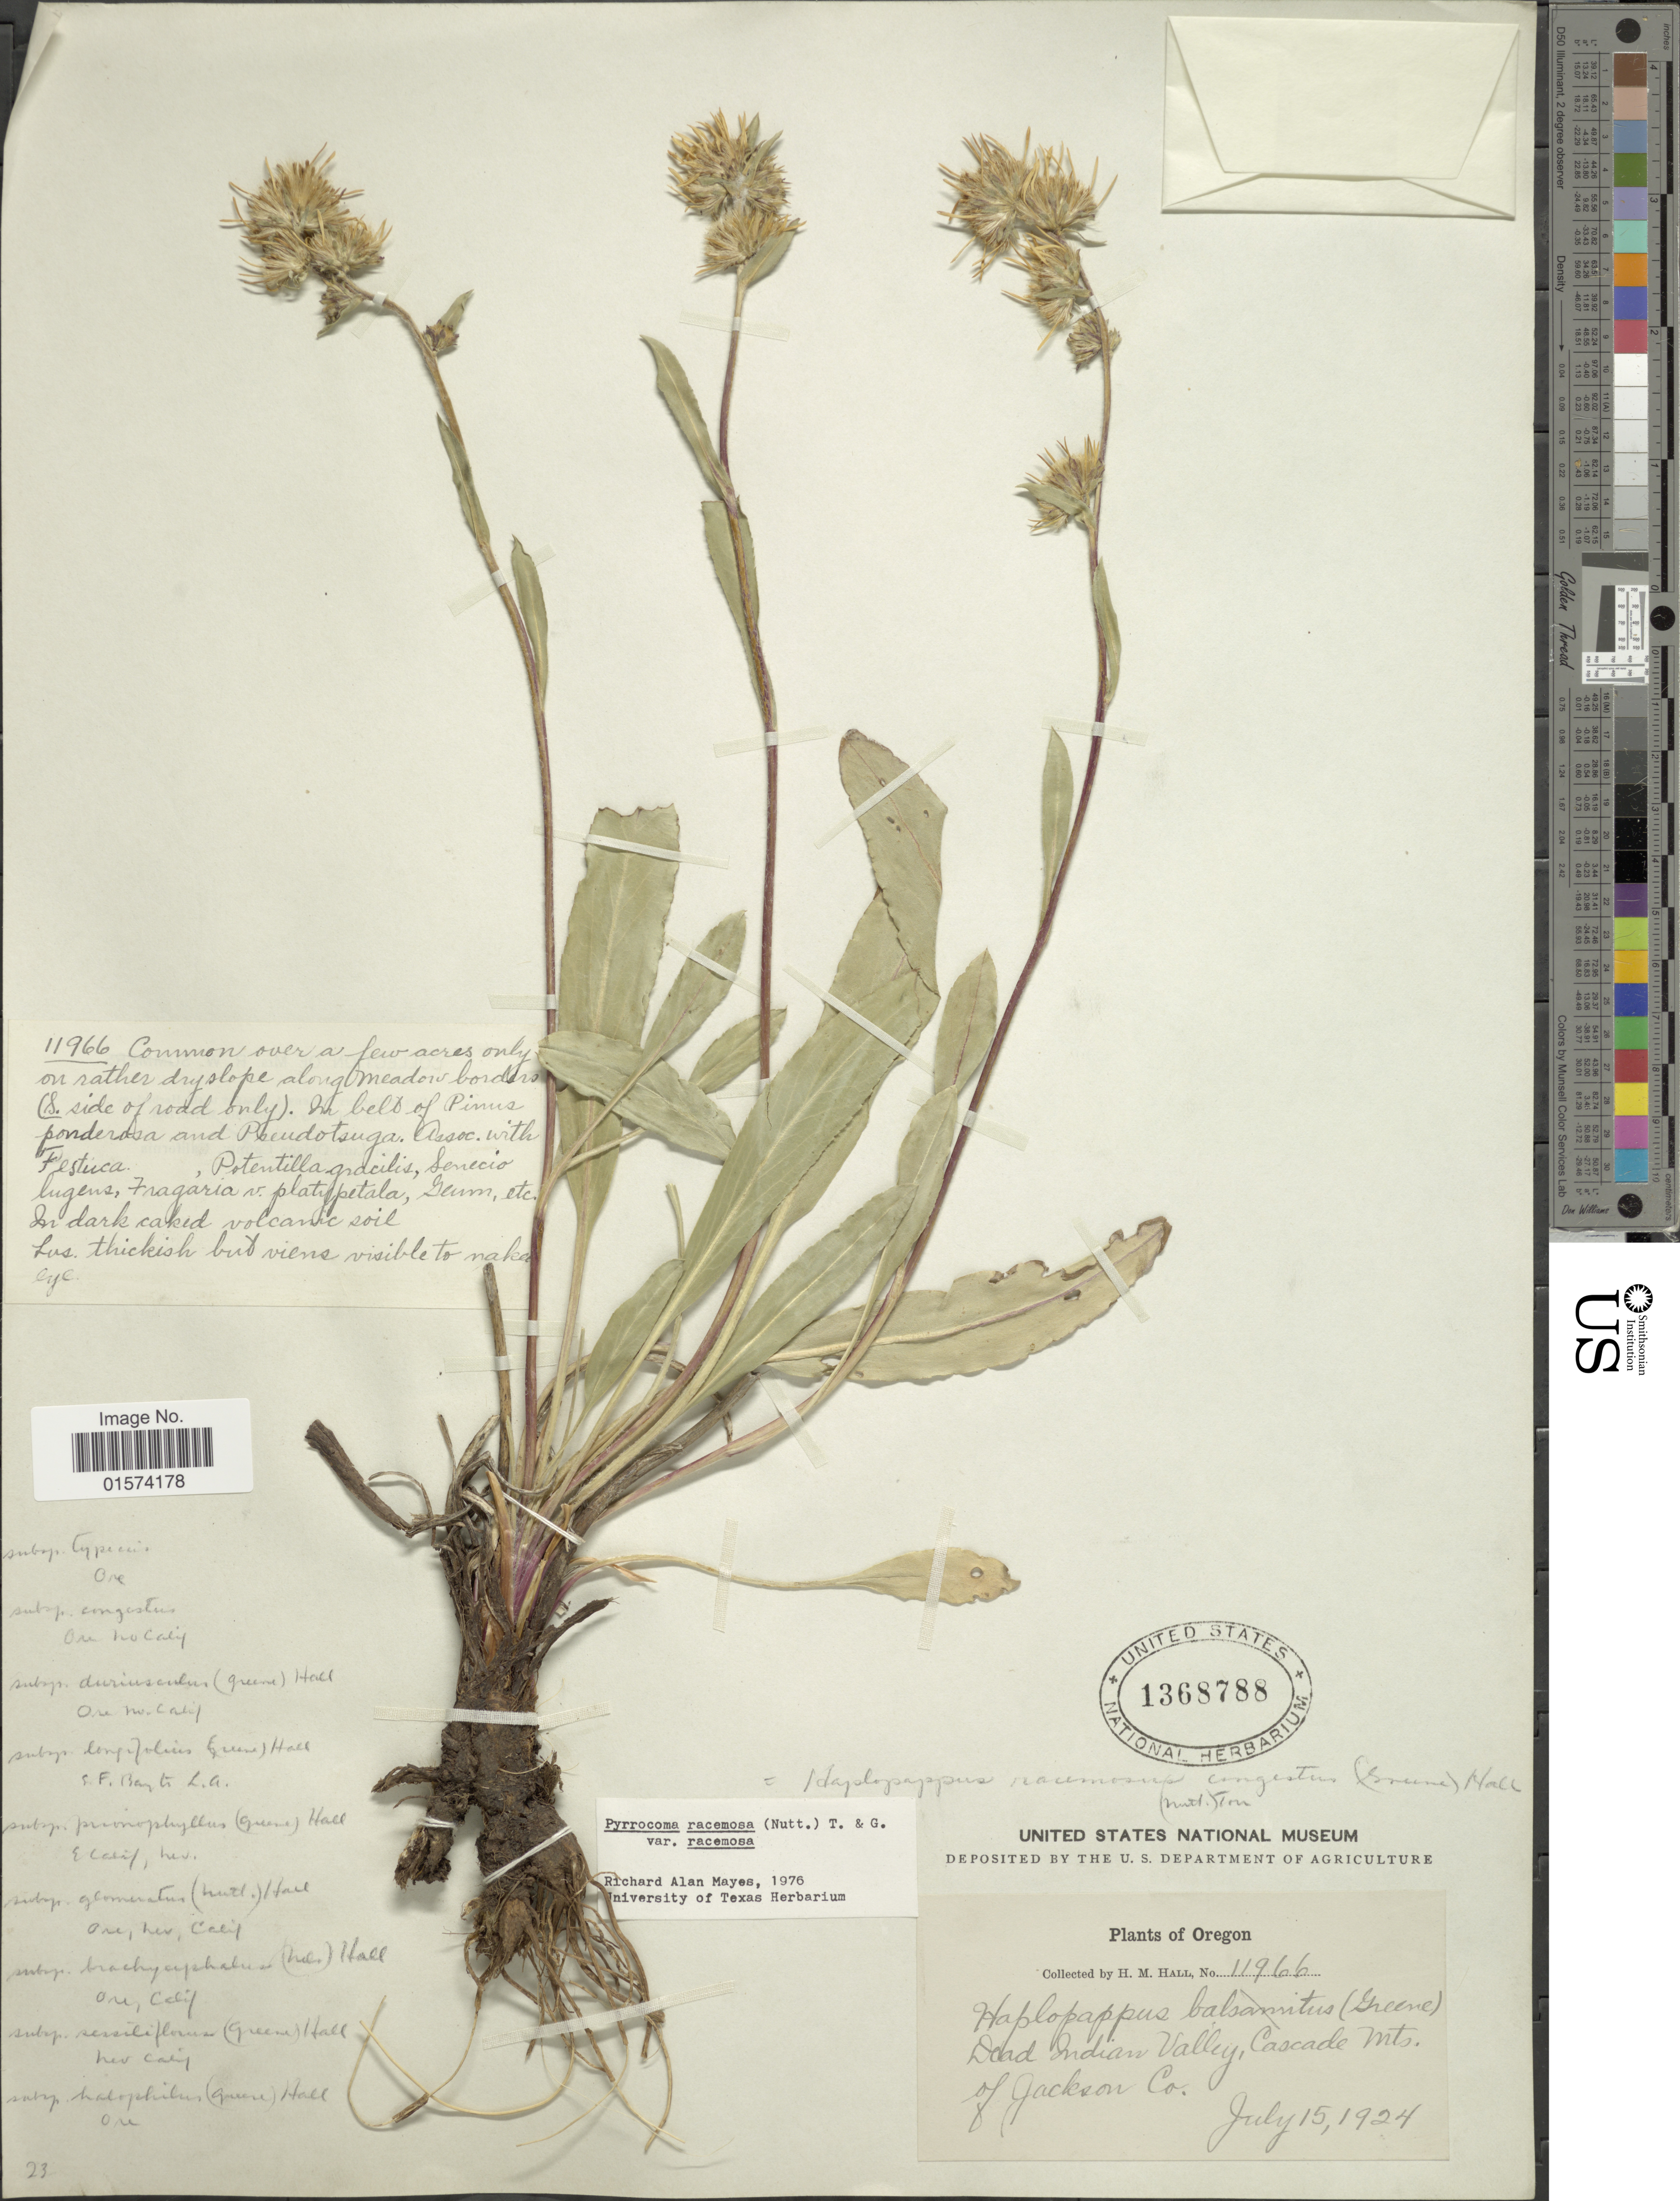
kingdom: Plantae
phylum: Tracheophyta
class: Magnoliopsida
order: Asterales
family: Asteraceae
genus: Pyrrocoma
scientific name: Pyrrocoma racemosa var. racemosa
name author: (Nutt.) Torr. & A. Gray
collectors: H. M. Hall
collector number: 11966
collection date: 1924-07-15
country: United States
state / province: Oregon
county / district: Jackson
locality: Dead Indian Valley, Cascade Mts. of Jackson Co.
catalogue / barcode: US 1368788